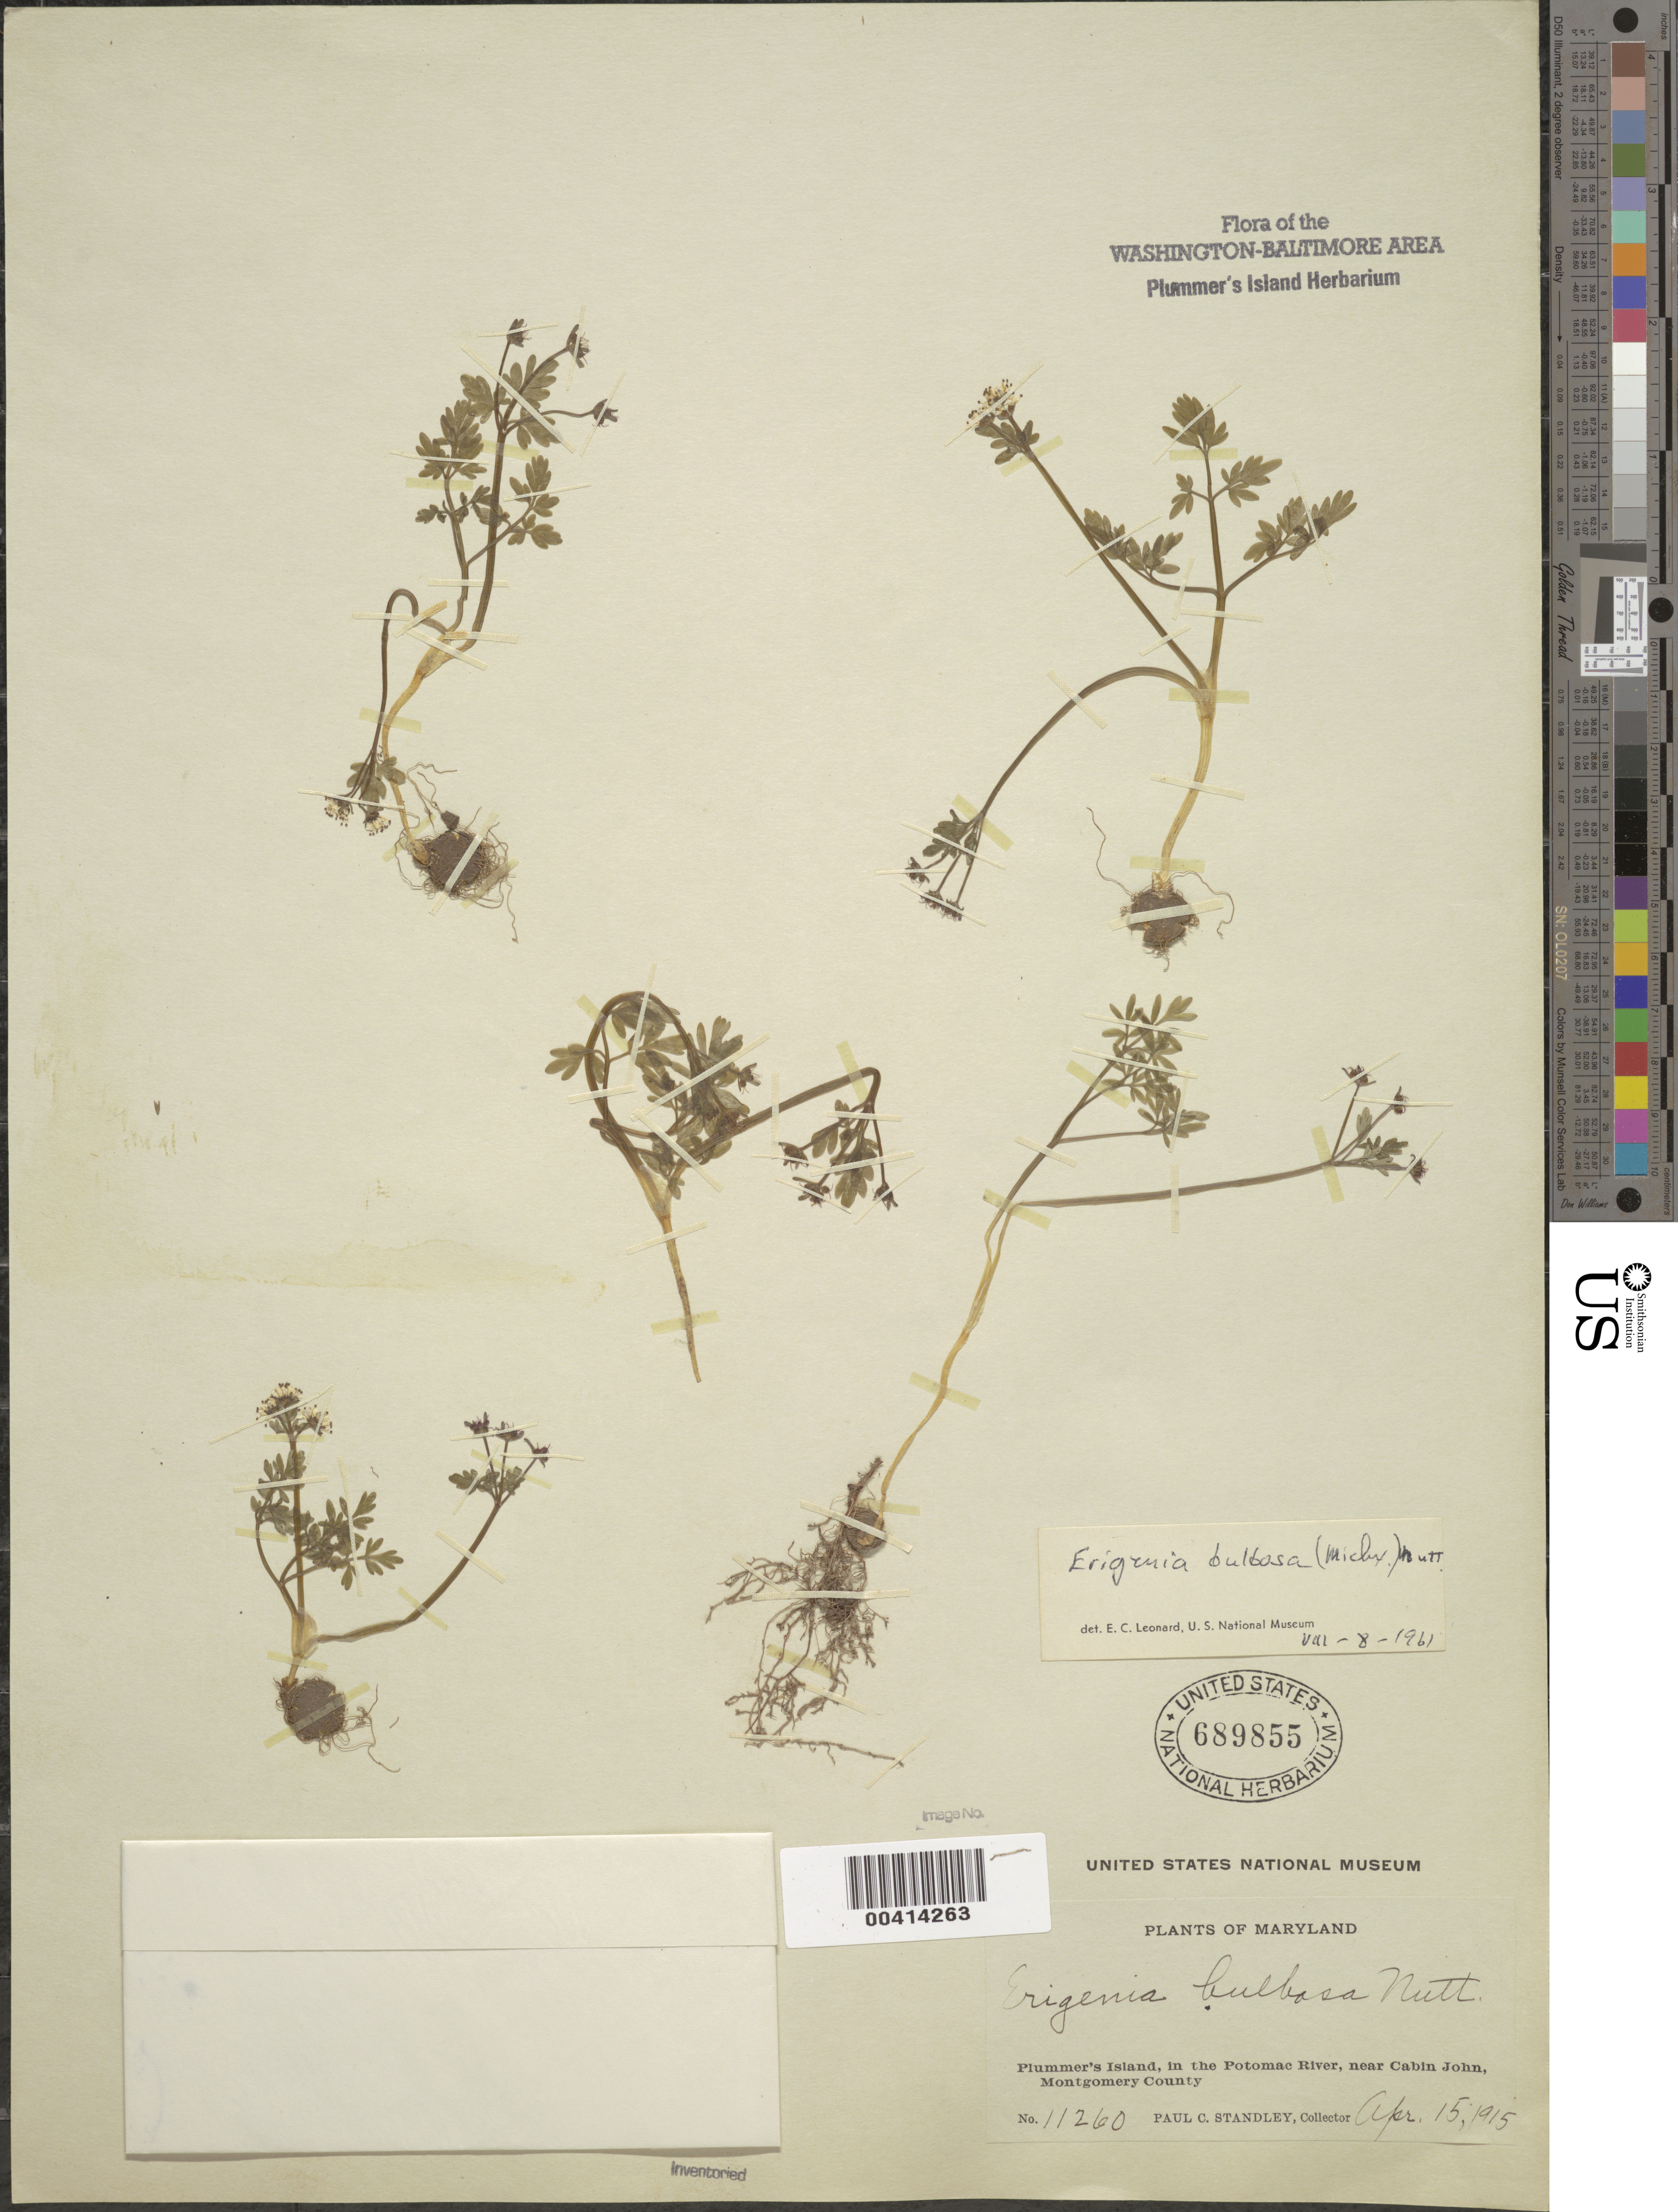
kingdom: Plantae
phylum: Tracheophyta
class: Magnoliopsida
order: Apiales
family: Apiaceae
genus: Erigenia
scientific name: Erigenia bulbosa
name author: (Michx.) Nutt.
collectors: P. C. Standley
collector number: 11260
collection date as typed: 15 Apr 1915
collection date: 1915-04-15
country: United States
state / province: Maryland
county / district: Montgomery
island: Plummers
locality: Plummer's Island C. & O. Canal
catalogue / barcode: US 689855